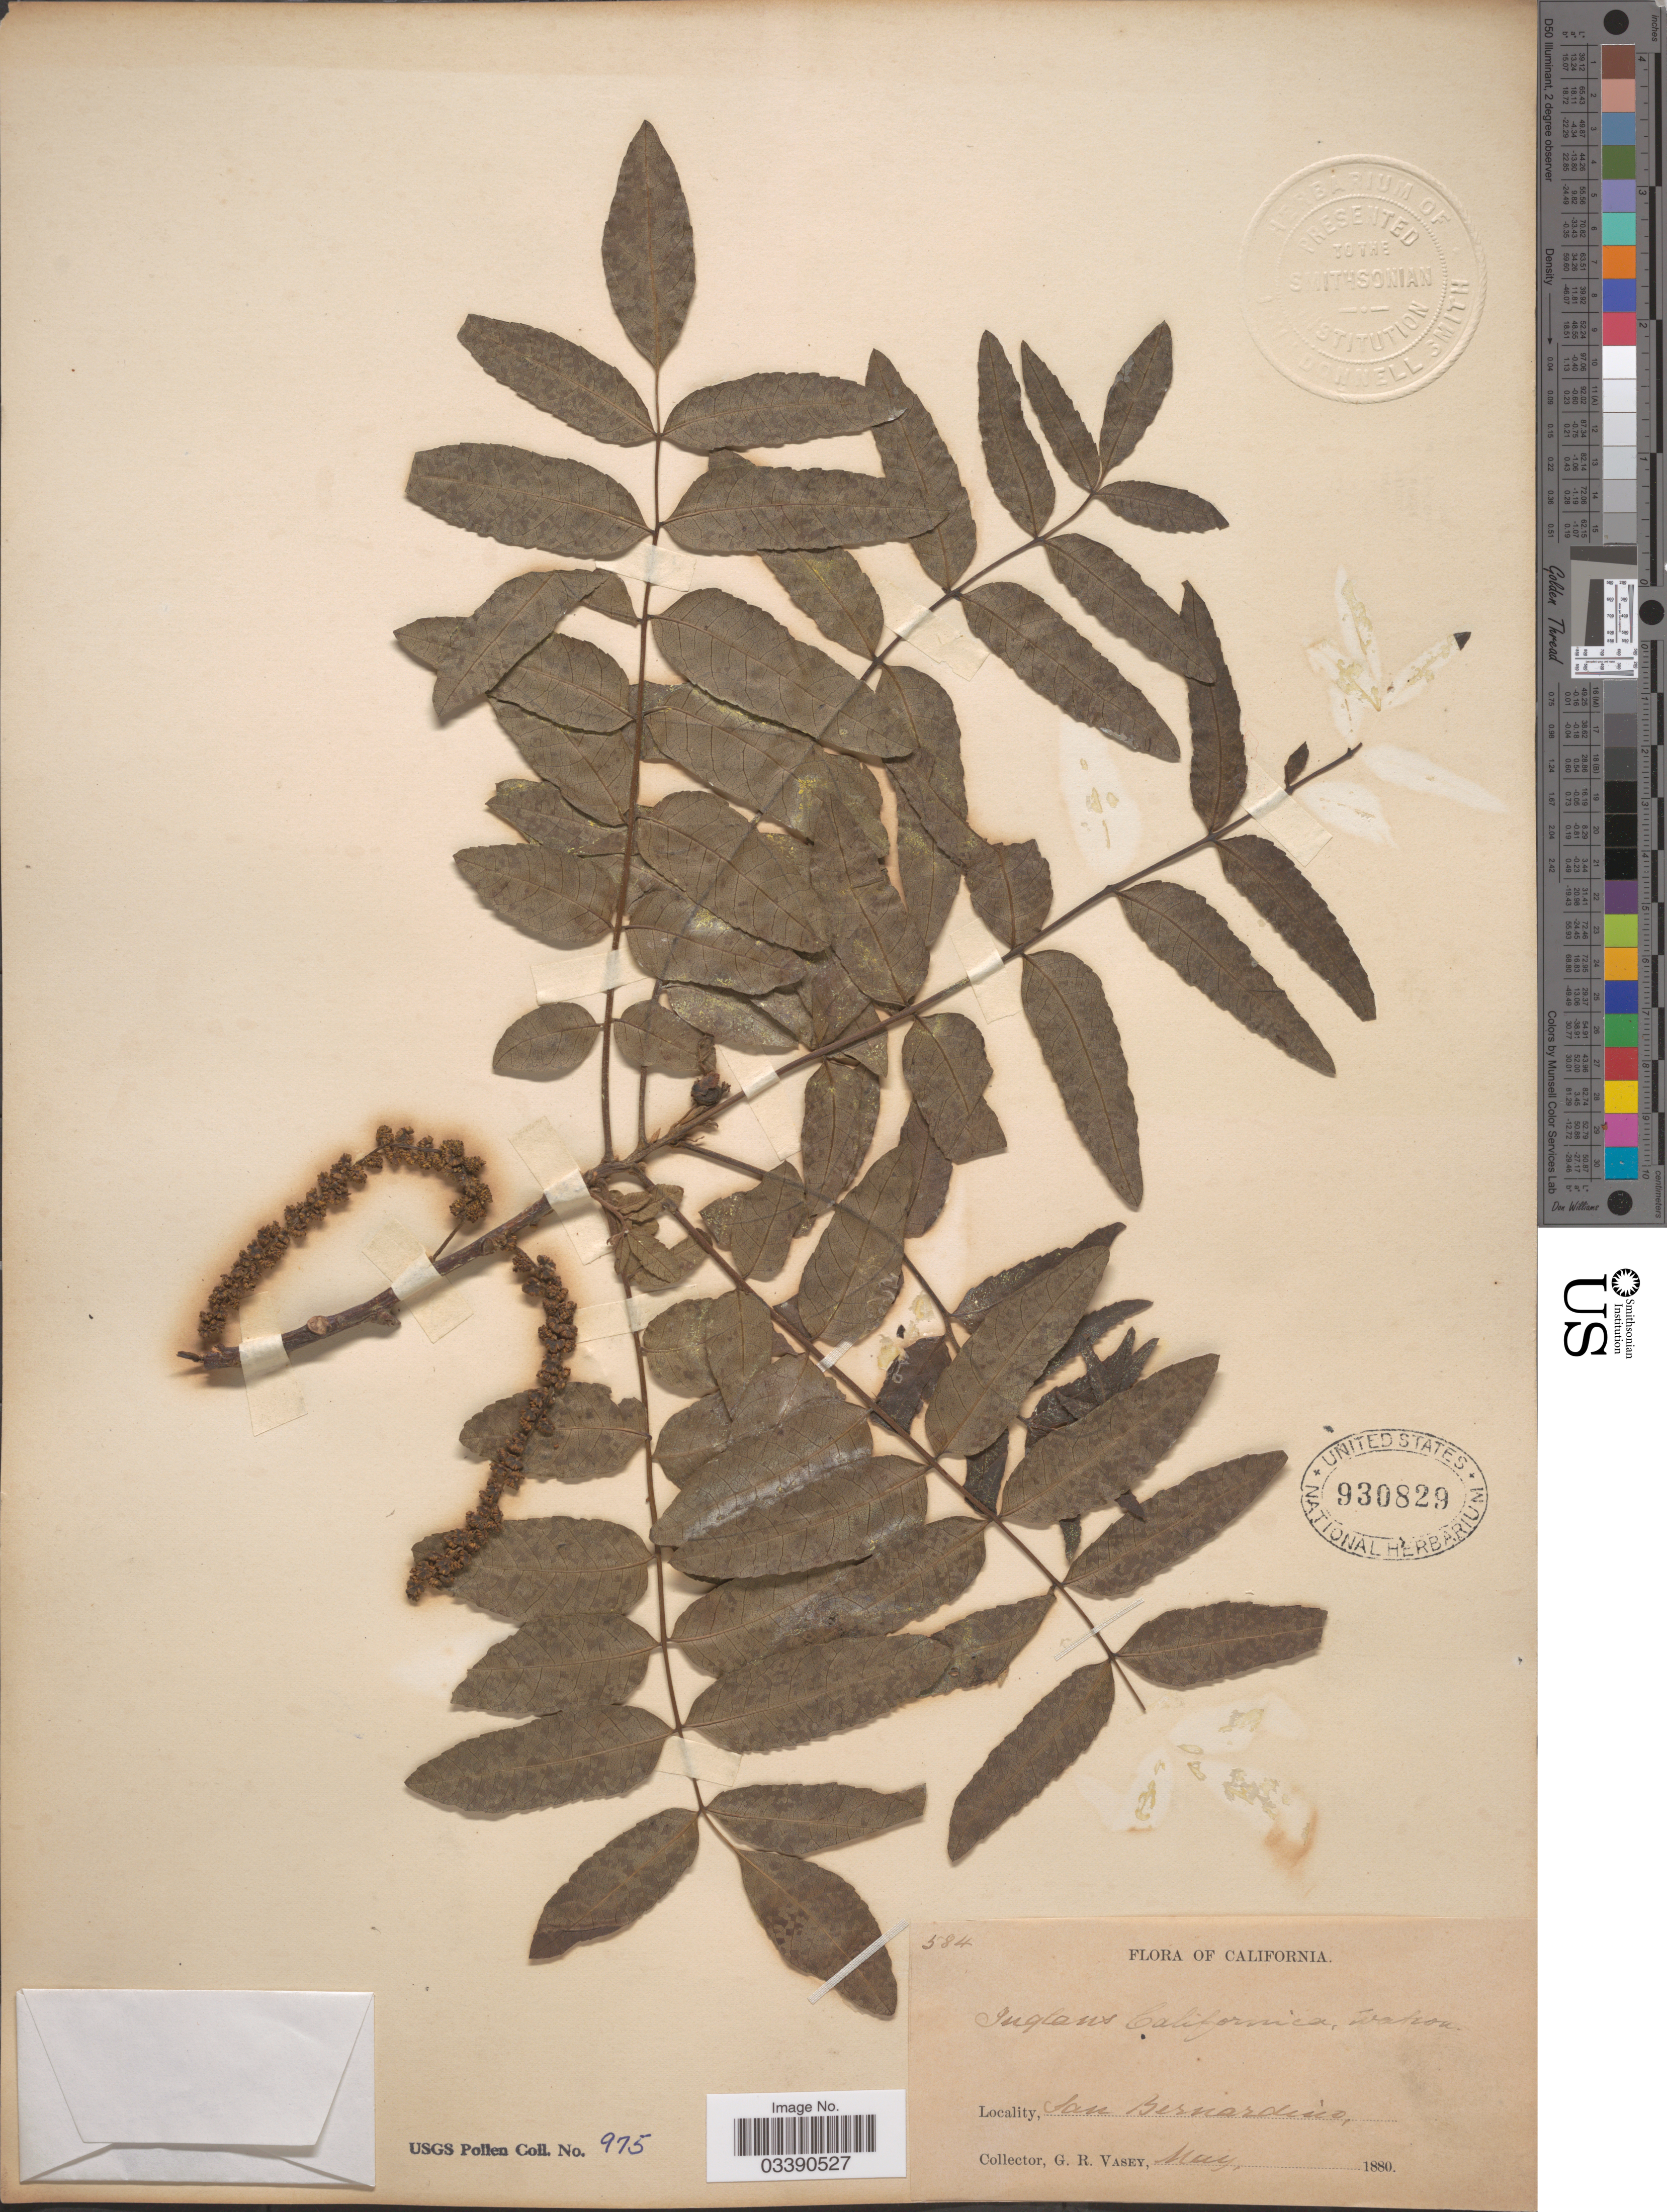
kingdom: Plantae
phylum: Tracheophyta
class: Magnoliopsida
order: Fagales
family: Juglandaceae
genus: Juglans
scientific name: Juglans californica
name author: S. Watson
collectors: G. R. Vasey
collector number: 584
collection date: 1880-05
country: United States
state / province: California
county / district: San Bernardino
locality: San Bernardino.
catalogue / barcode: US 930829